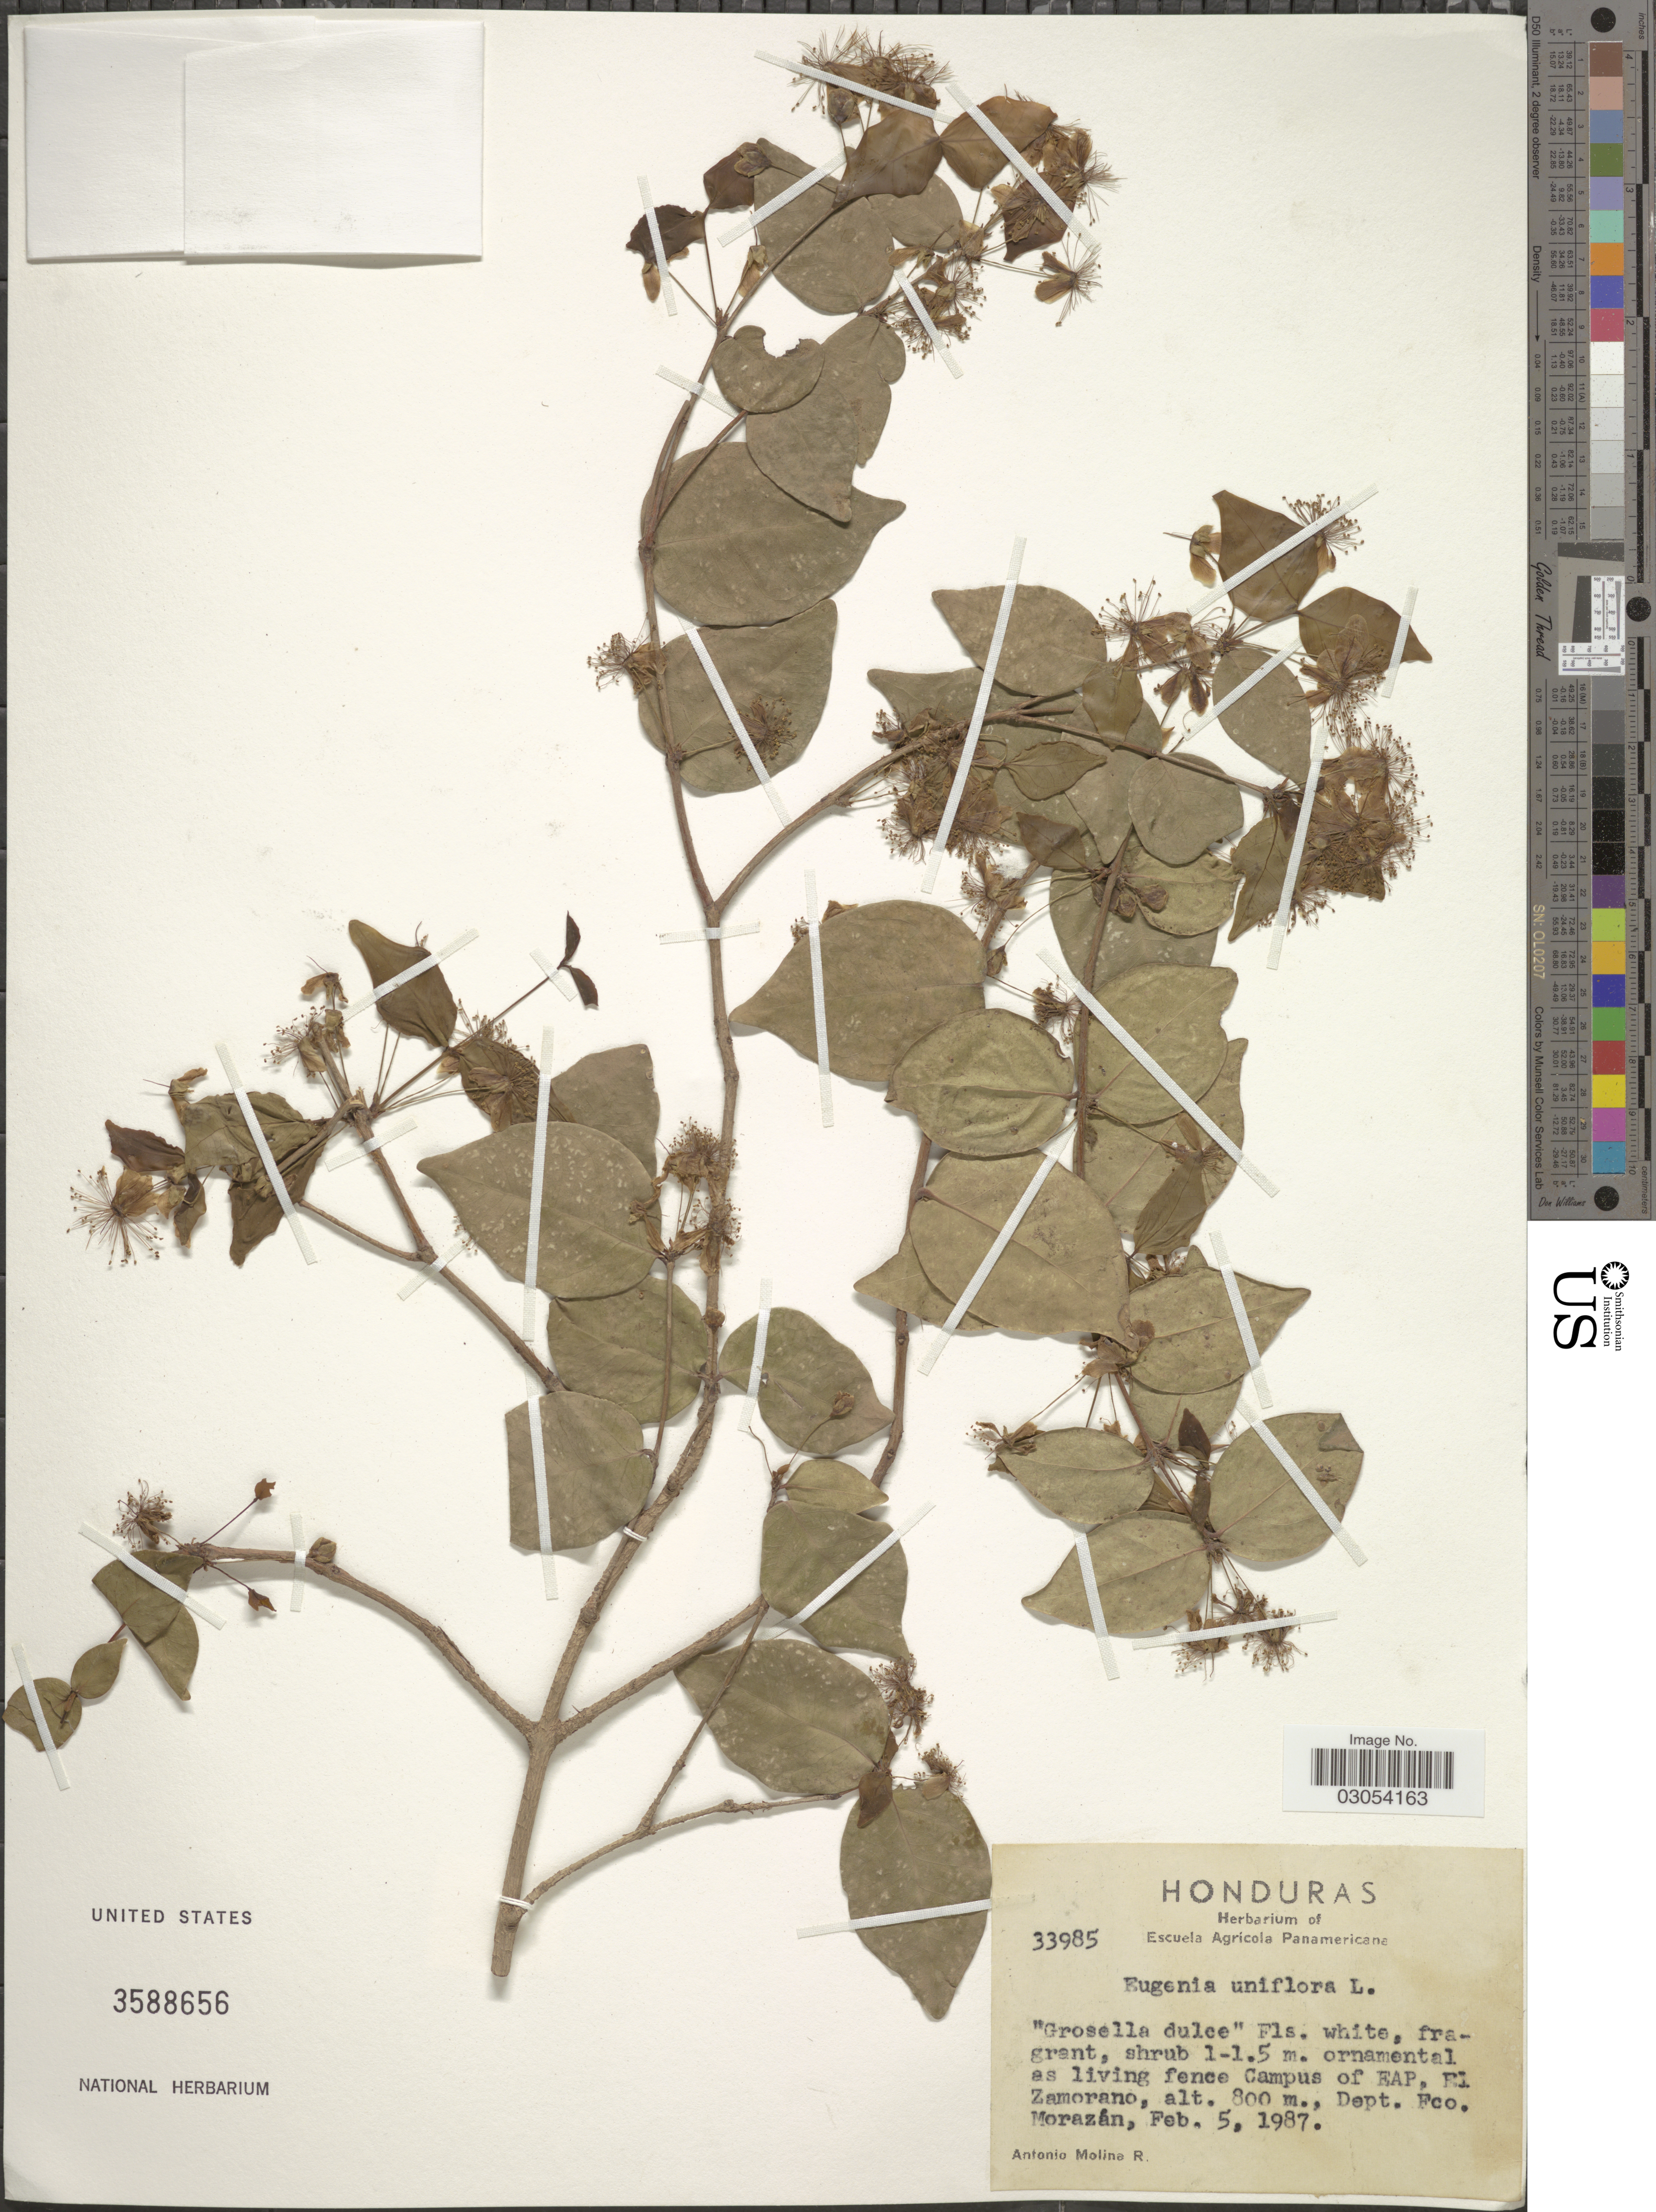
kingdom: Plantae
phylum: Tracheophyta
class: Magnoliopsida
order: Myrtales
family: Myrtaceae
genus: Eugenia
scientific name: Eugenia uniflora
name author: L.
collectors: A. Molina R.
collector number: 33985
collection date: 1987-02-05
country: Honduras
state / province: Fco. Morazán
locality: Ornamental as living fence Campus of EAP, El Zamorano, Dept. Fco. Morazán.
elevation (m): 800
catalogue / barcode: US 3588656